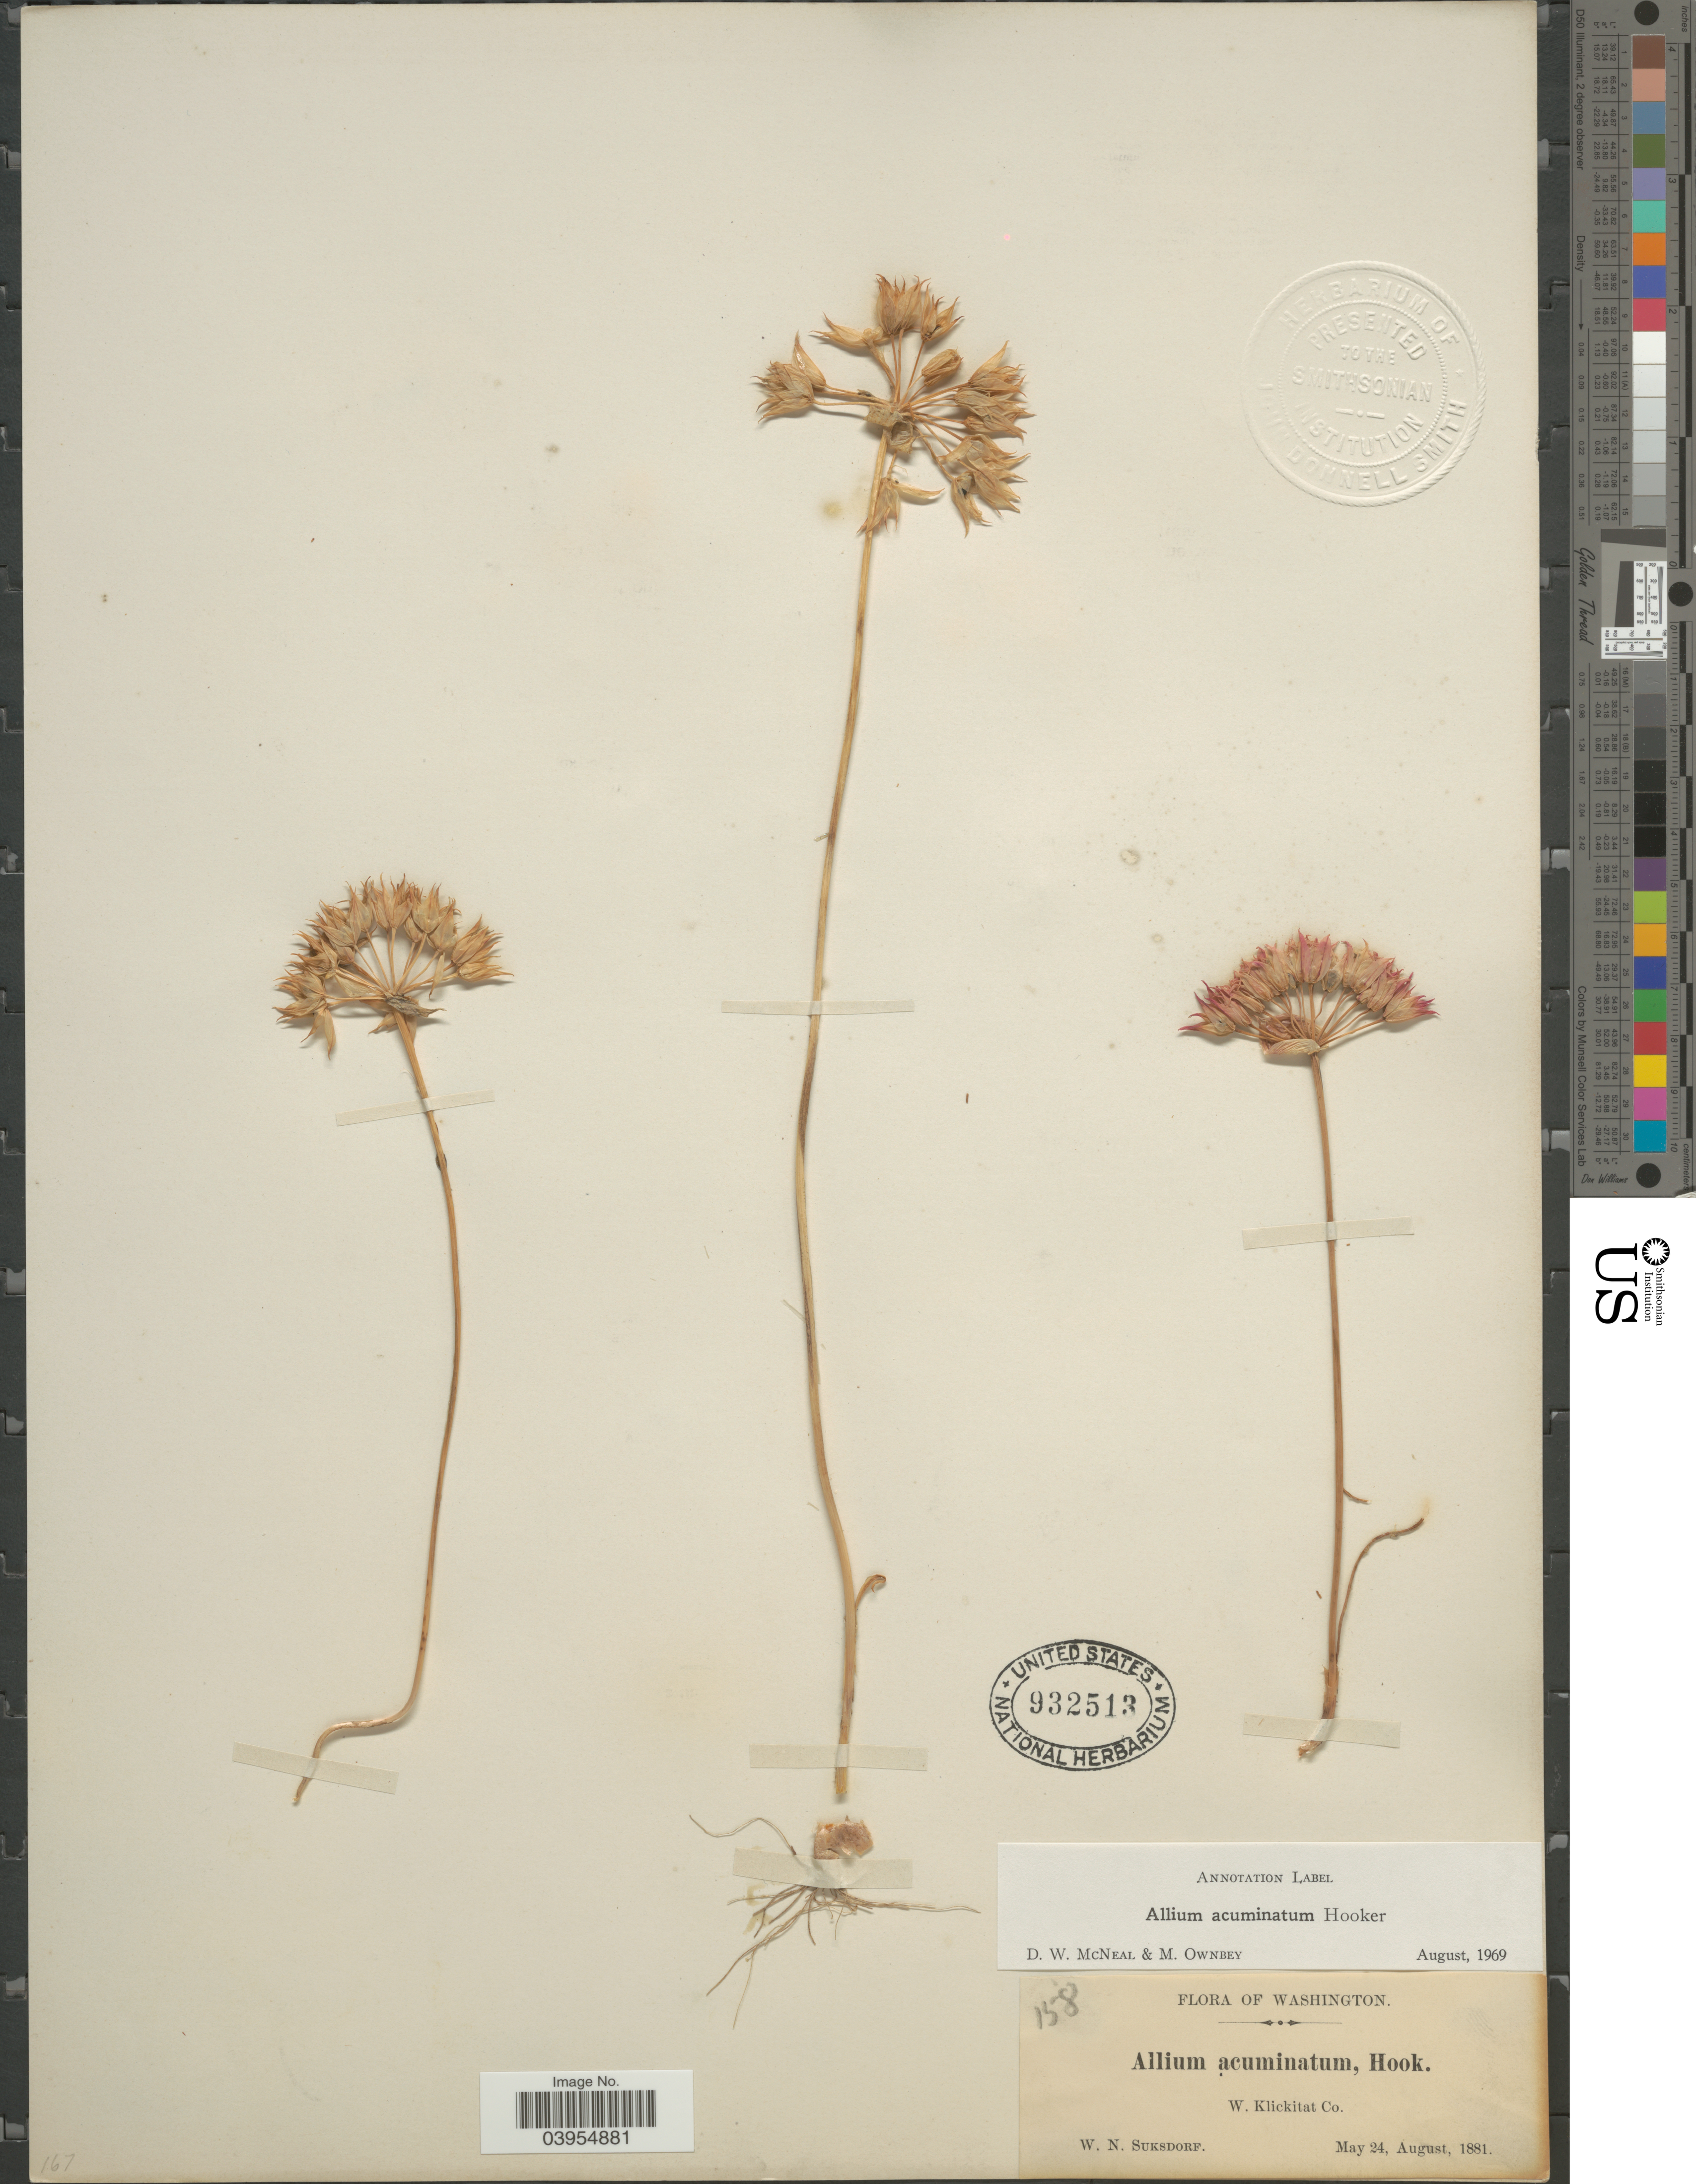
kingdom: Plantae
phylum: Tracheophyta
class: Liliopsida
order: Asparagales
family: Amaryllidaceae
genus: Allium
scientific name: Allium acuminatum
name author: Hook.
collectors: W. N. Suksdorf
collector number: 158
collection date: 1881-05-24/1881-08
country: United States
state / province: Washington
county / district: Klickitat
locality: W. Klickitat Co.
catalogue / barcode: US 932513